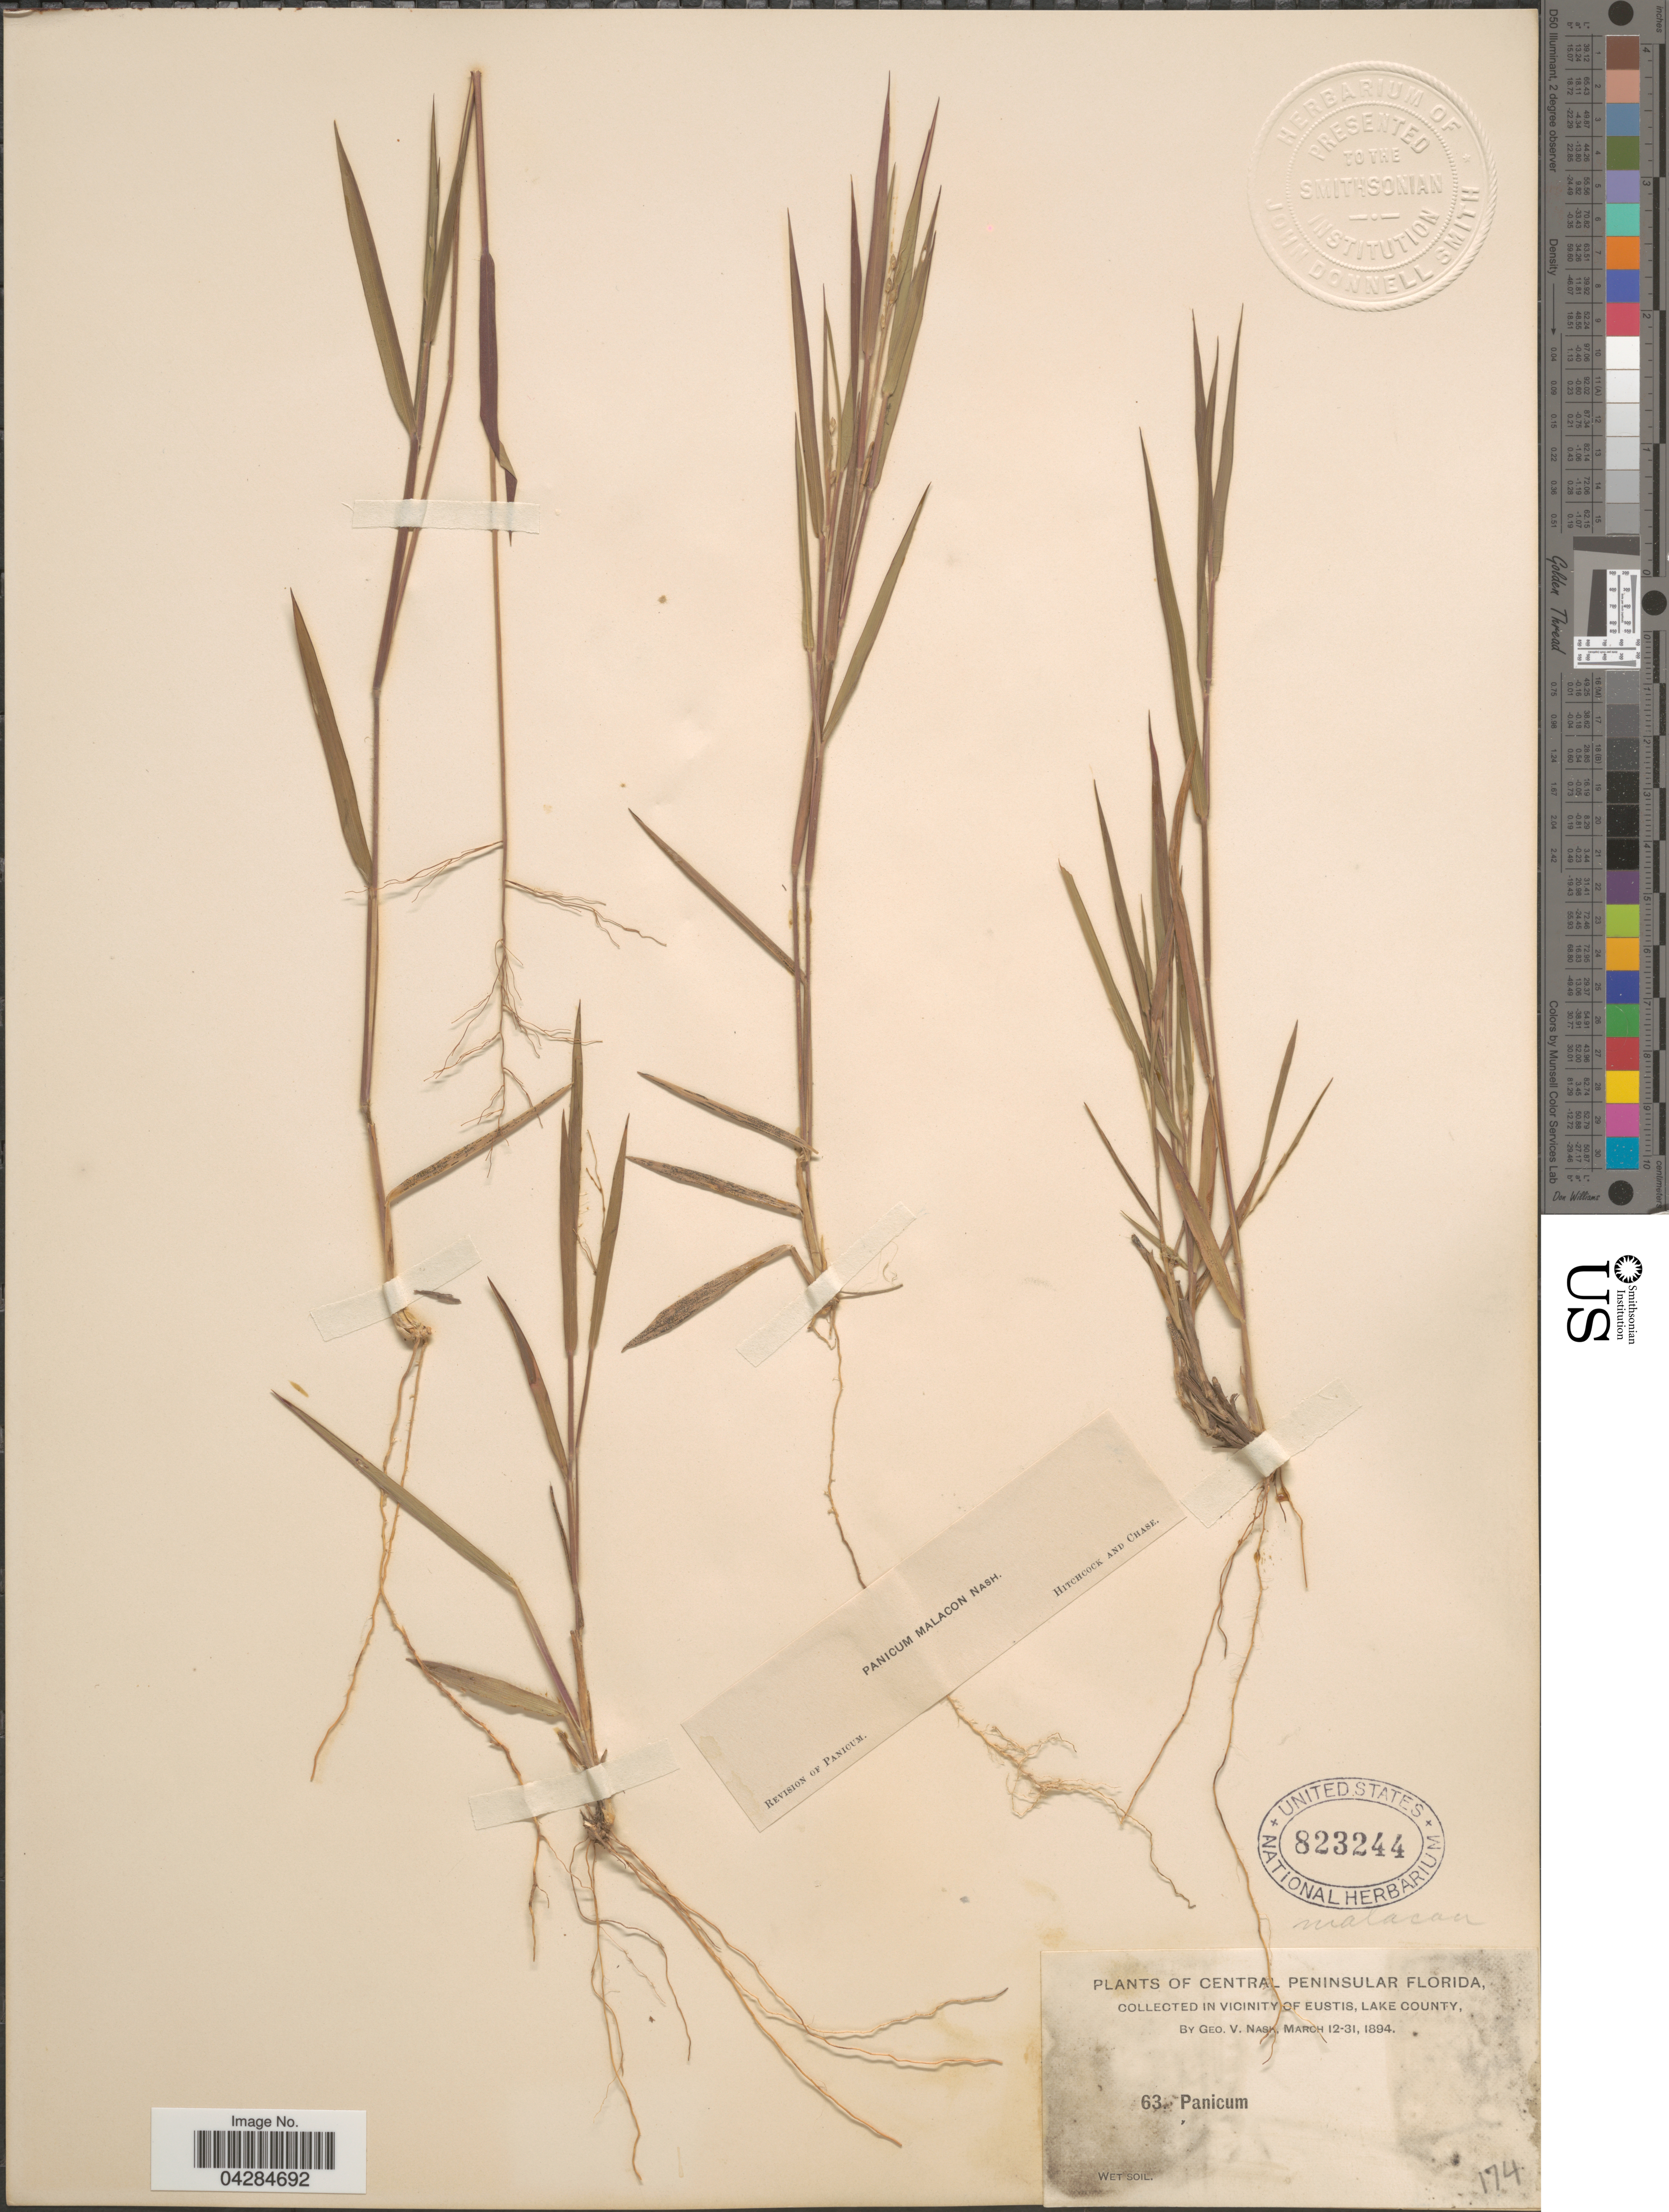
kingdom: Plantae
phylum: Tracheophyta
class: Liliopsida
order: Poales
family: Poaceae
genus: Dichanthelium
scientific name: Dichanthelium ovale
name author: (Elliott) Gould & C.A. Clark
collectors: G. V. Nash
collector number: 63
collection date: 1894-03-12/1894-03-31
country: United States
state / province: Florida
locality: Central Peninsular Florida. In Vicinity Of Eustis, Lake County.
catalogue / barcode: US 823244